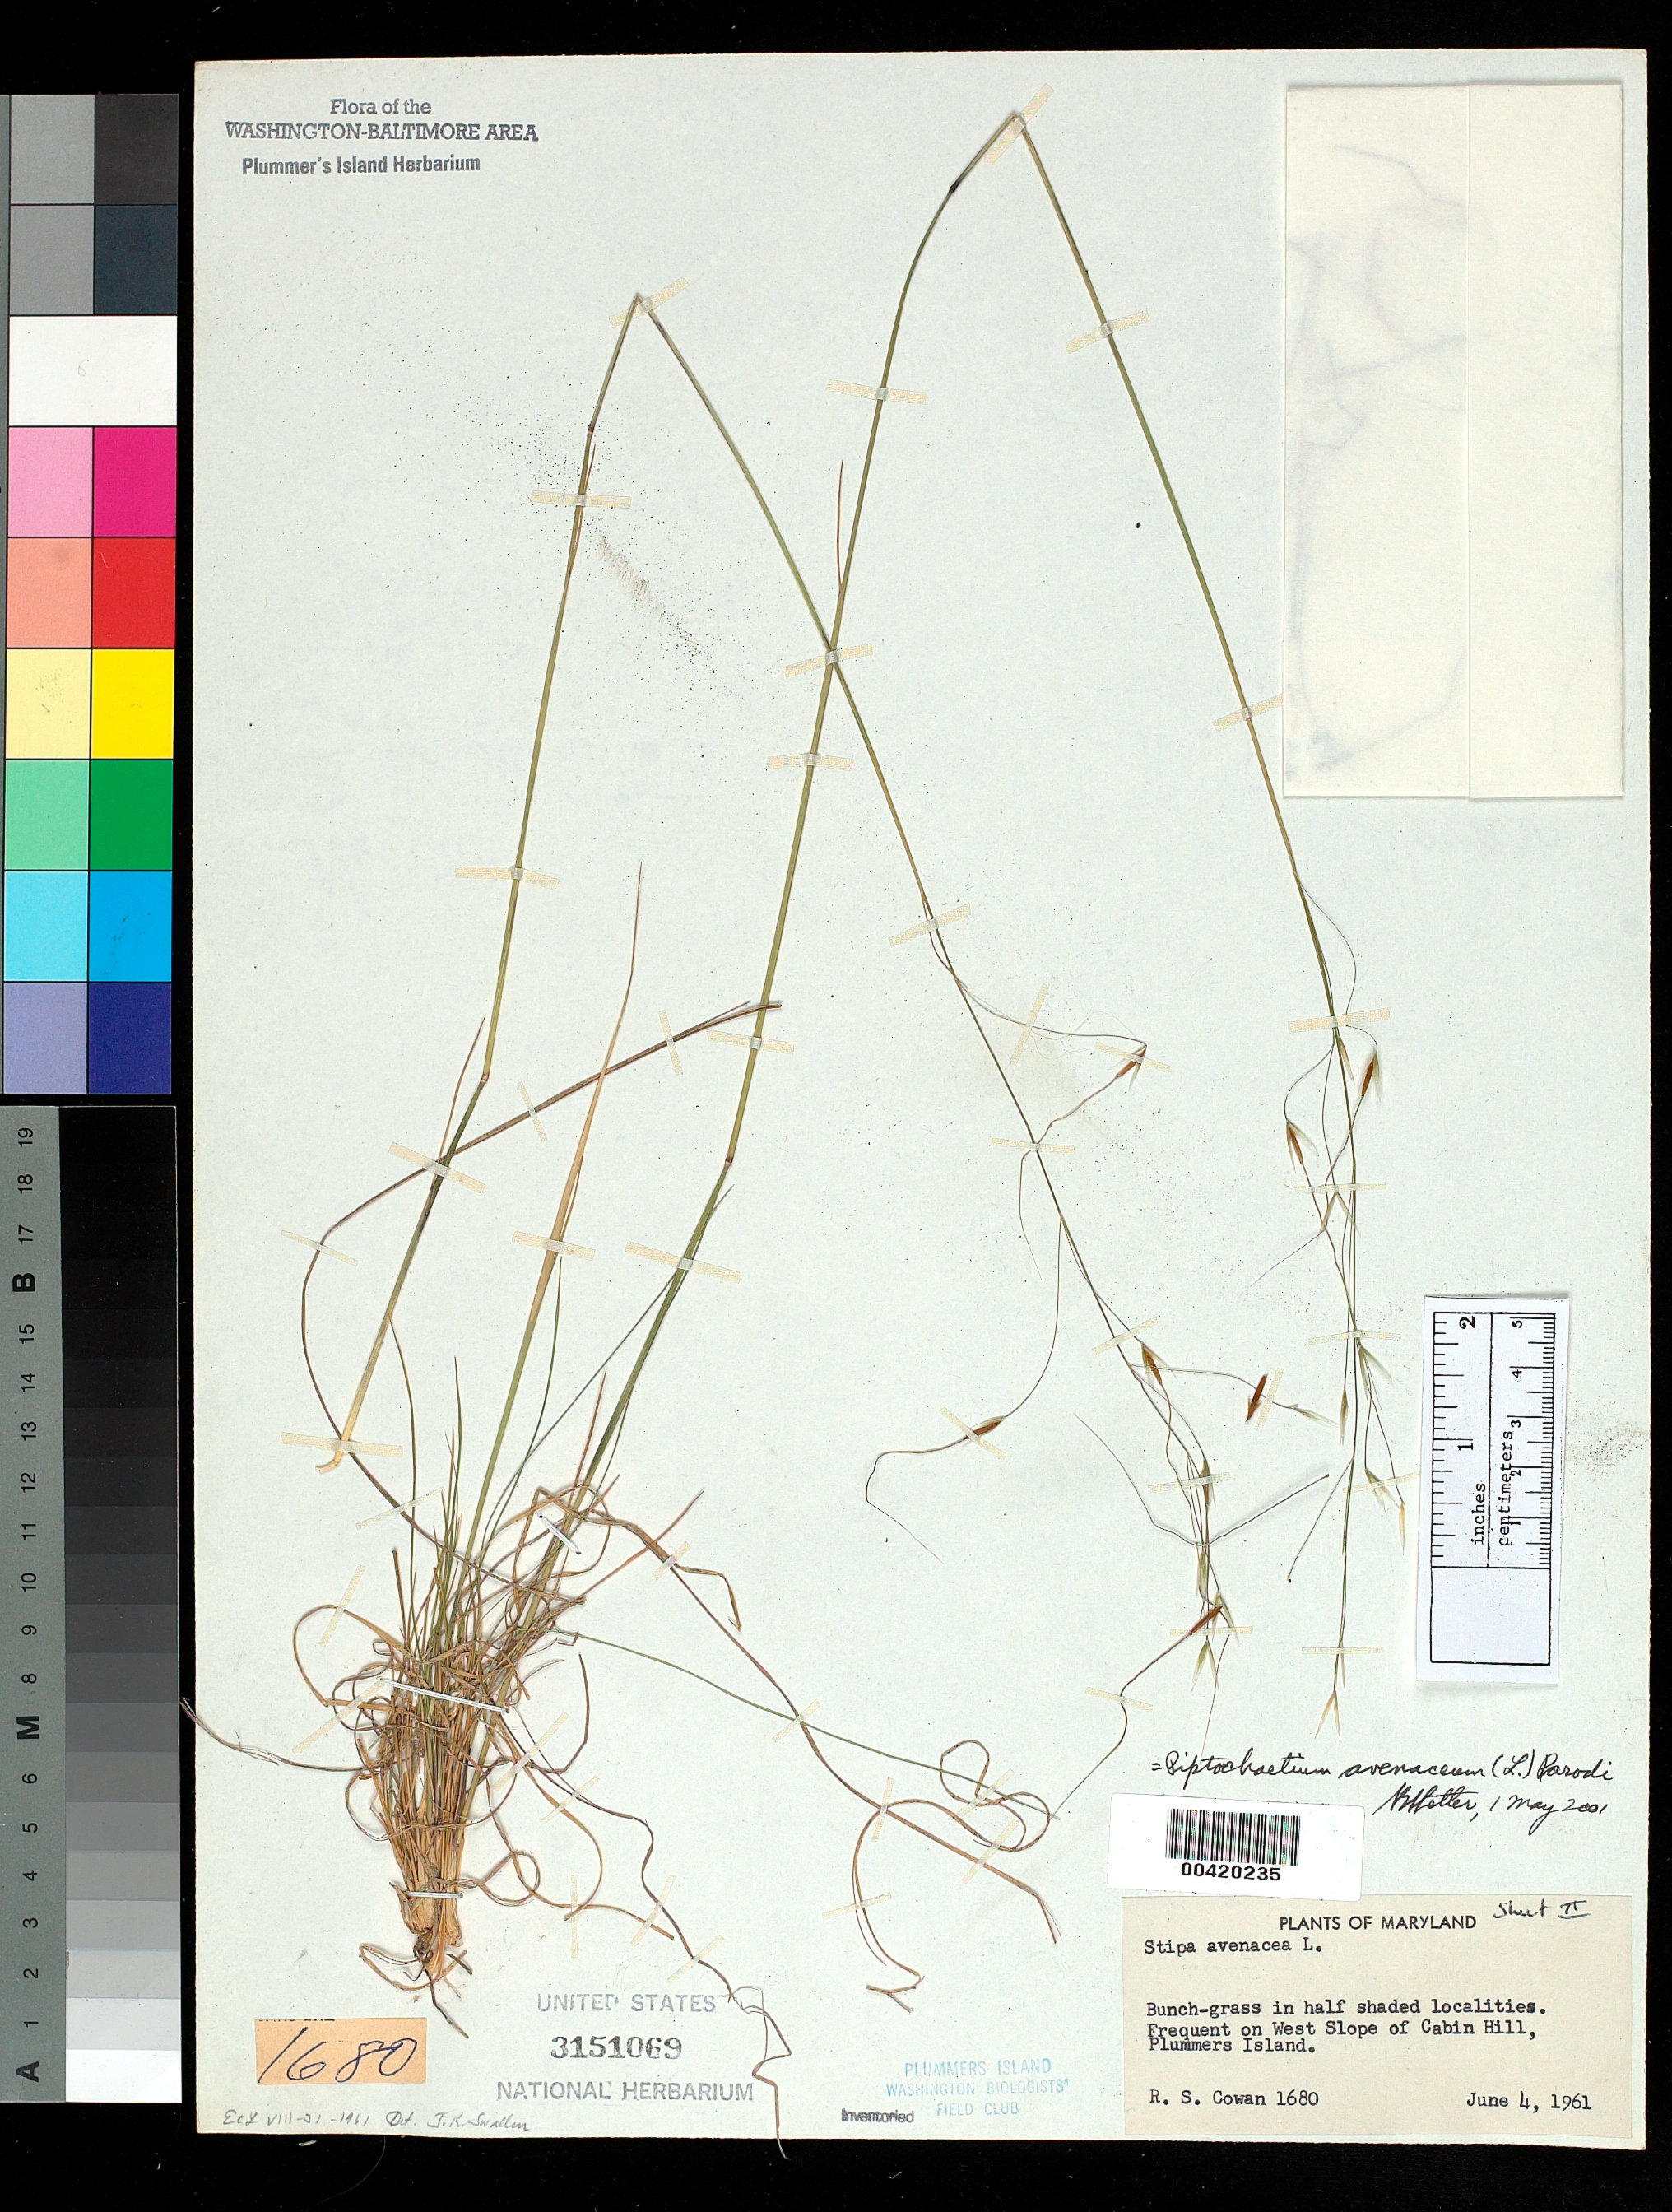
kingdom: Plantae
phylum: Tracheophyta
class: Liliopsida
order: Poales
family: Poaceae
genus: Piptochaetium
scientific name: Piptochaetium avenaceum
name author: (L.) Parodi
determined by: Shetler, Stanwyn G., (US), NMNH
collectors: R. S. Cowan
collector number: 1680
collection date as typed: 04 Jun 1961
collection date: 1961-06-04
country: United States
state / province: Maryland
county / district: Montgomery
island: Plummers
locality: Plummer's Island; west slope of Cabin Hill C. & O. Canal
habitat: In half shaded localites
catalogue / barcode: US 3151069